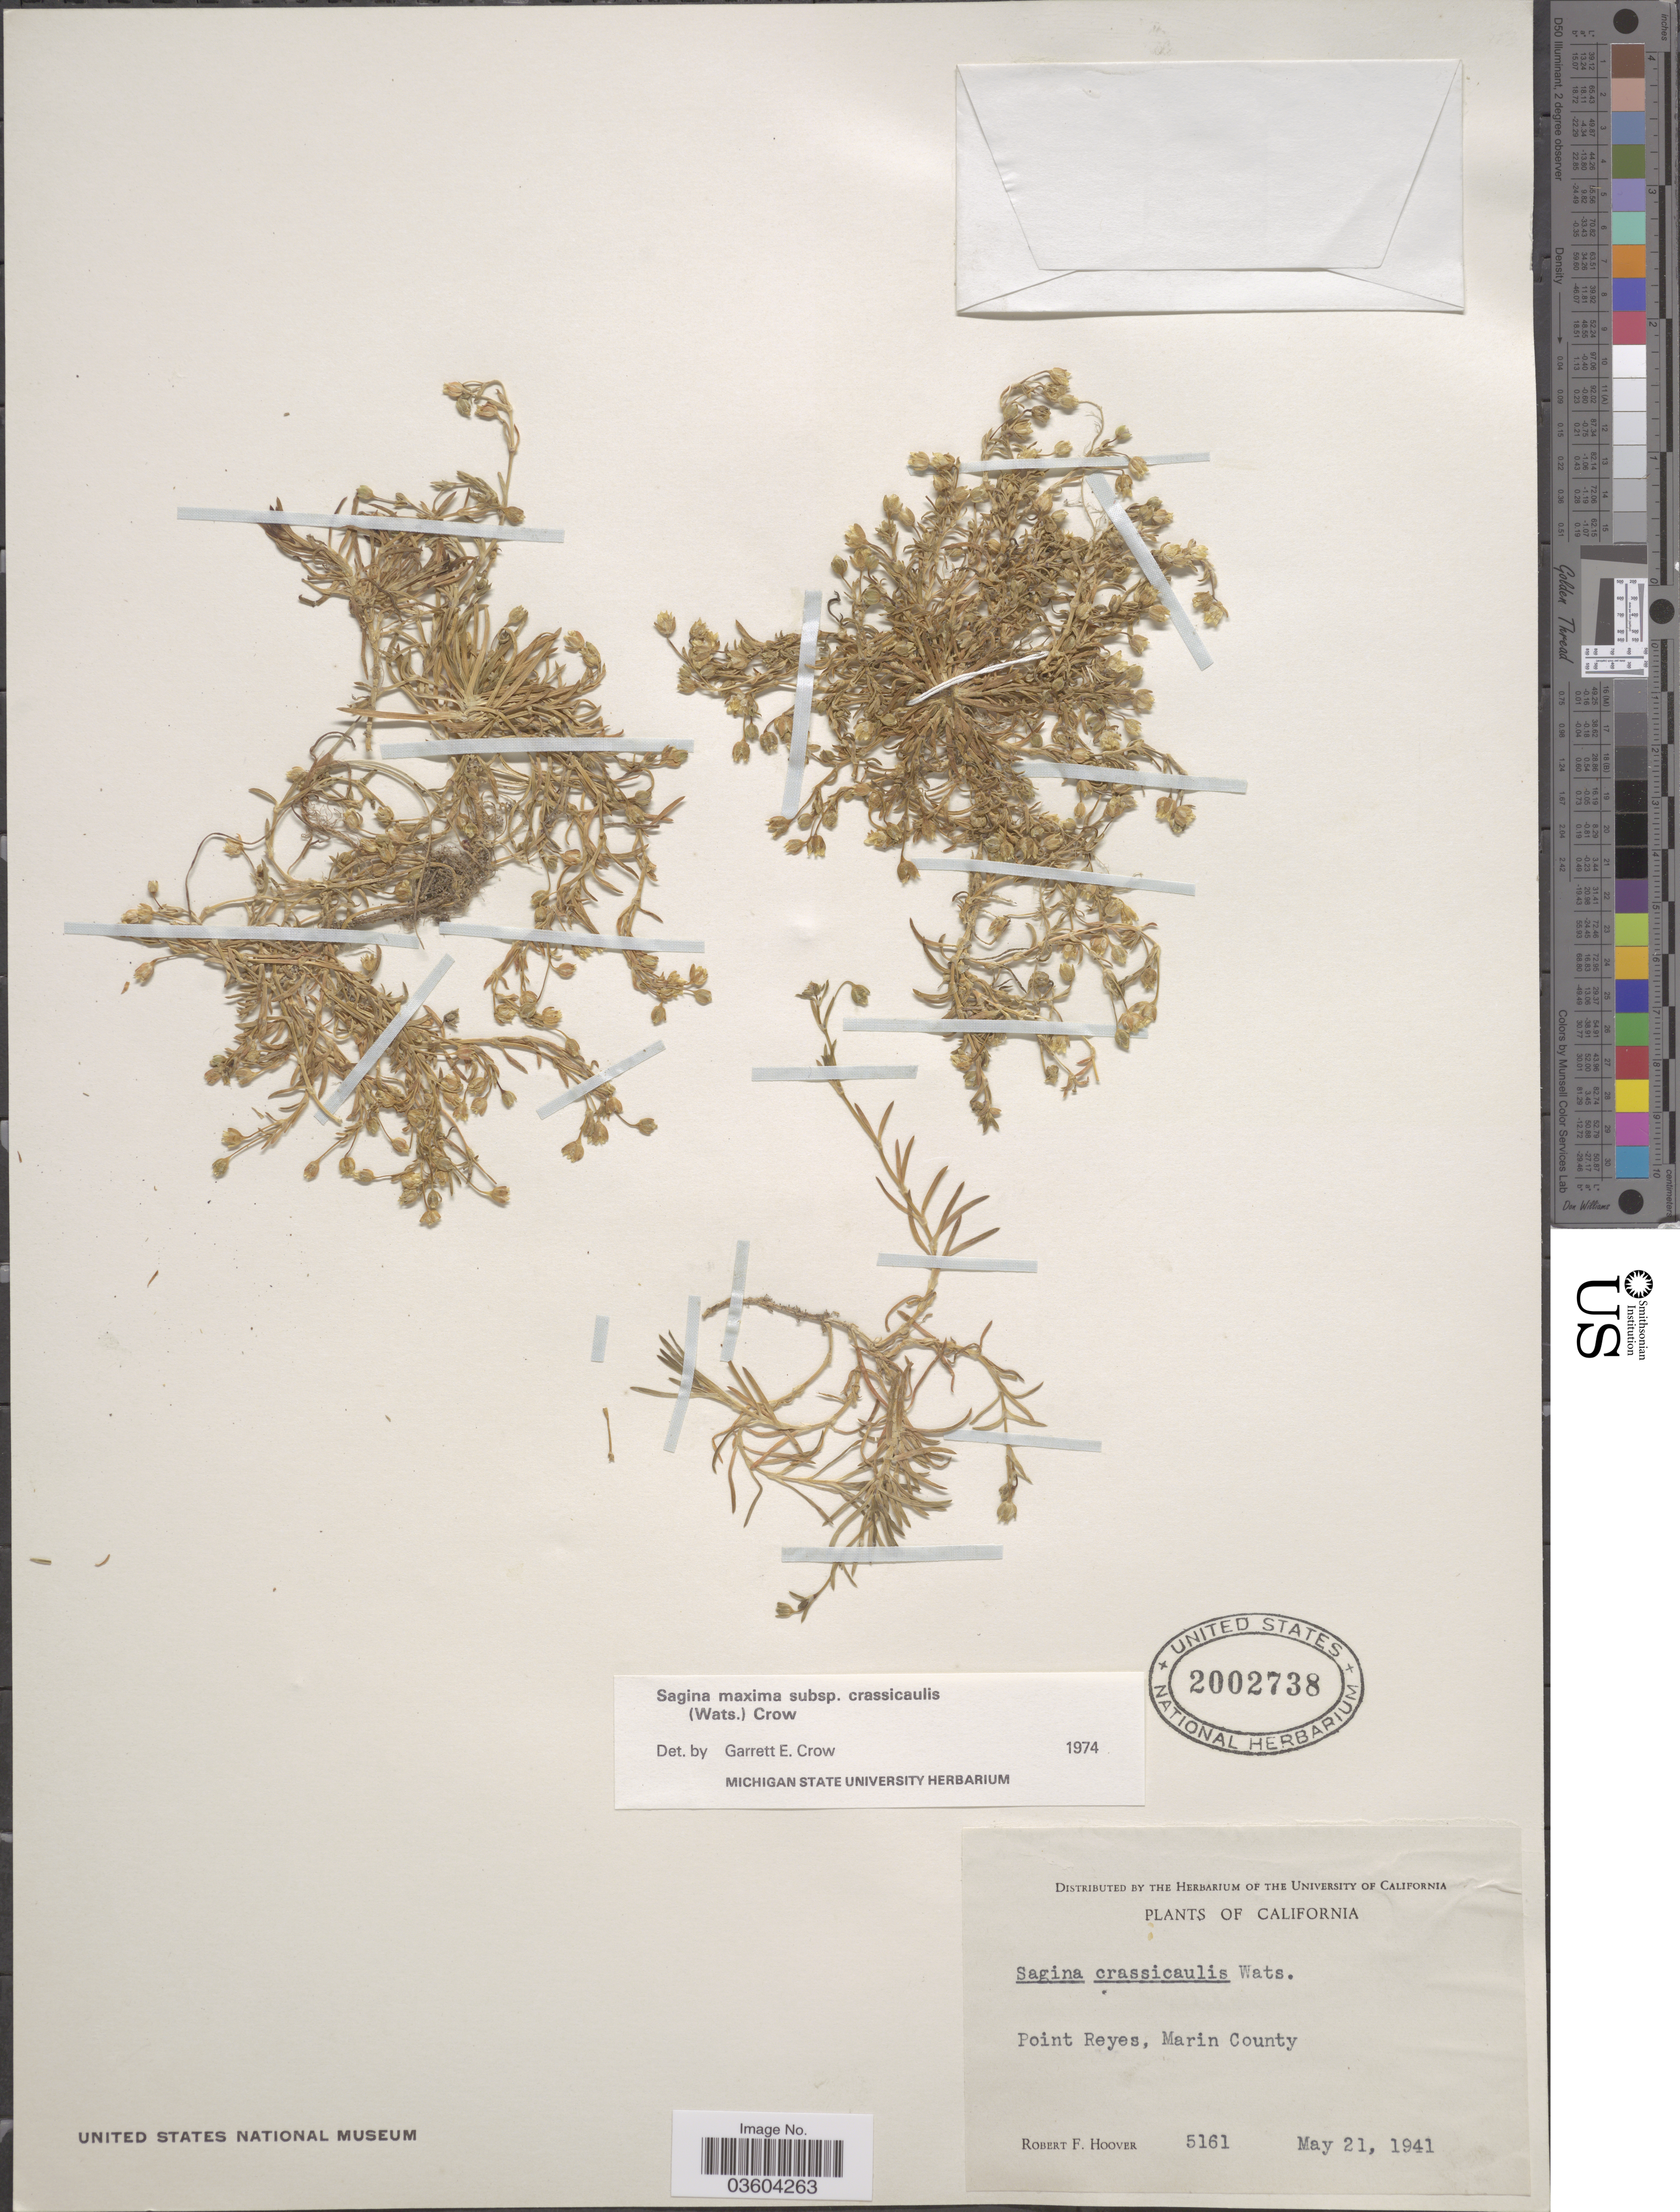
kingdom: Plantae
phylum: Tracheophyta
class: Magnoliopsida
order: Caryophyllales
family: Caryophyllaceae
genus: Sagina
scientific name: Sagina maxima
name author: A. Gray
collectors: R. F. Hoover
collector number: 5161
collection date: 1941-05-21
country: United States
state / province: California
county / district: Marin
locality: Point Reyes, Marin County.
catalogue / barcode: US 2002738